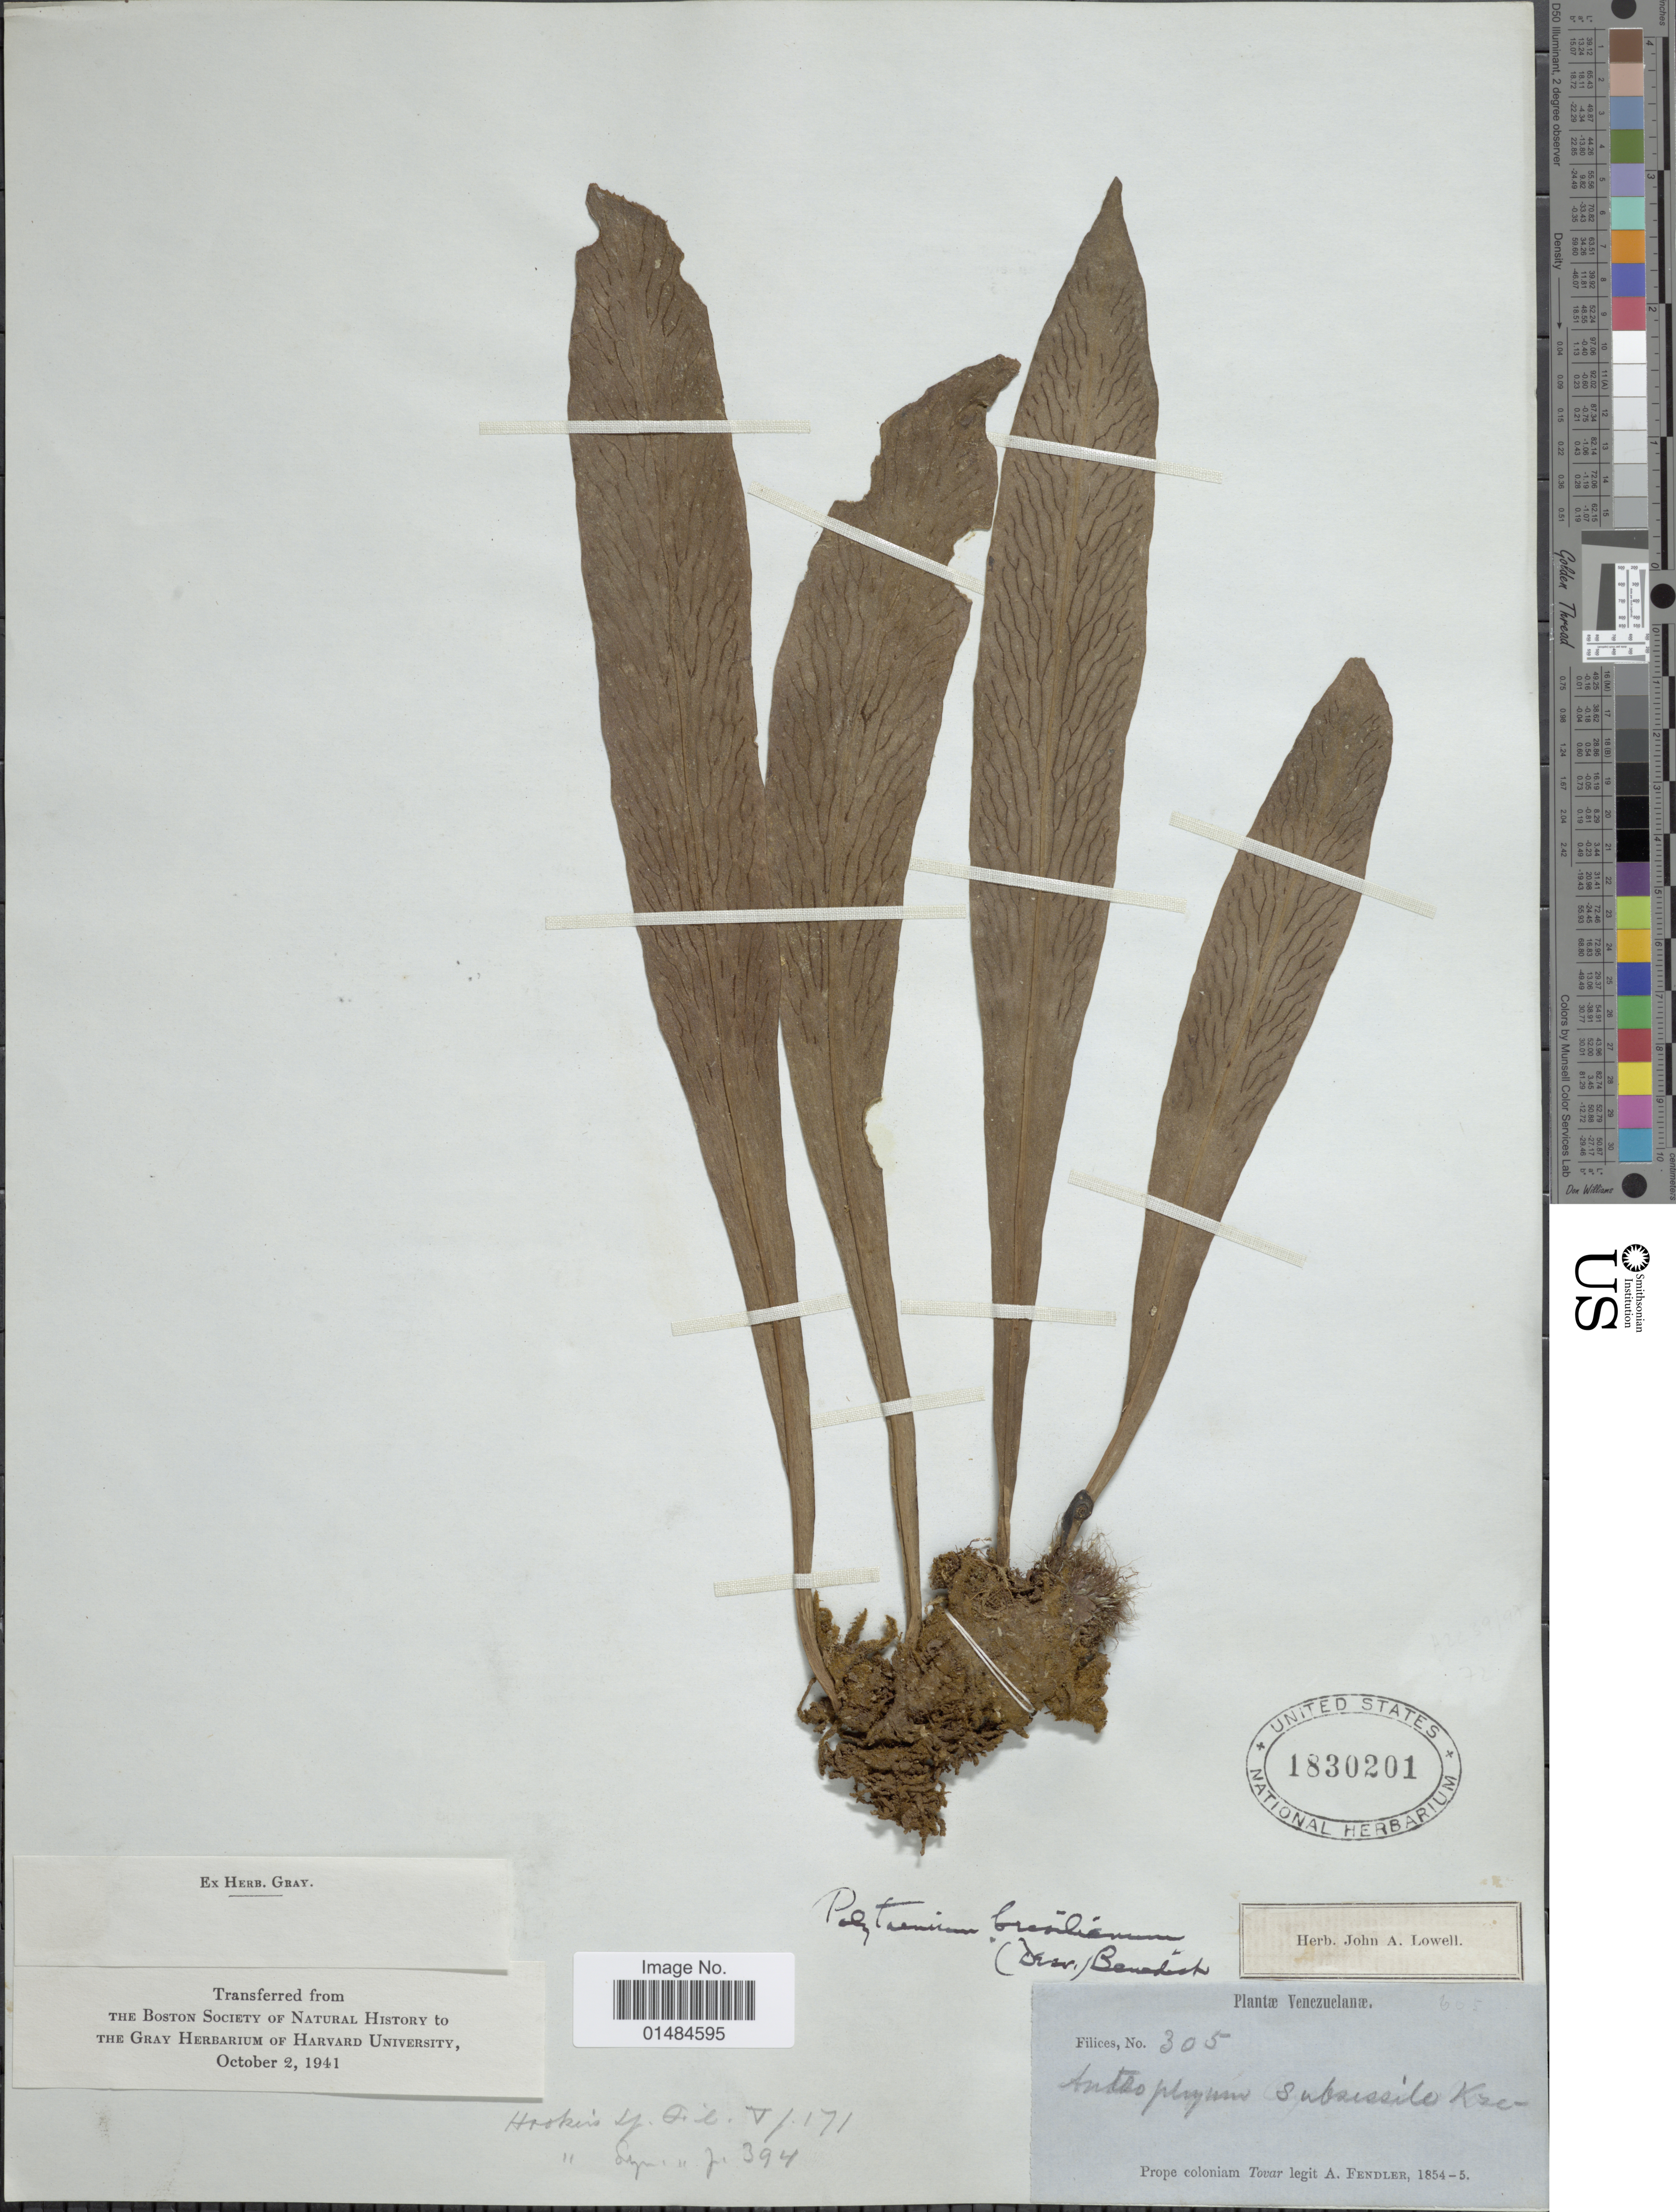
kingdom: Plantae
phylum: Tracheophyta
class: Polypodiopsida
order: Polypodiales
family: Pteridaceae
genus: Polytaenium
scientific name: Polytaenium brasilianum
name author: Benedict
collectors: A. Fendler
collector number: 305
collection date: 1854/1855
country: Venezuela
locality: Prope coloniam Tovar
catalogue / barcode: US 1830201